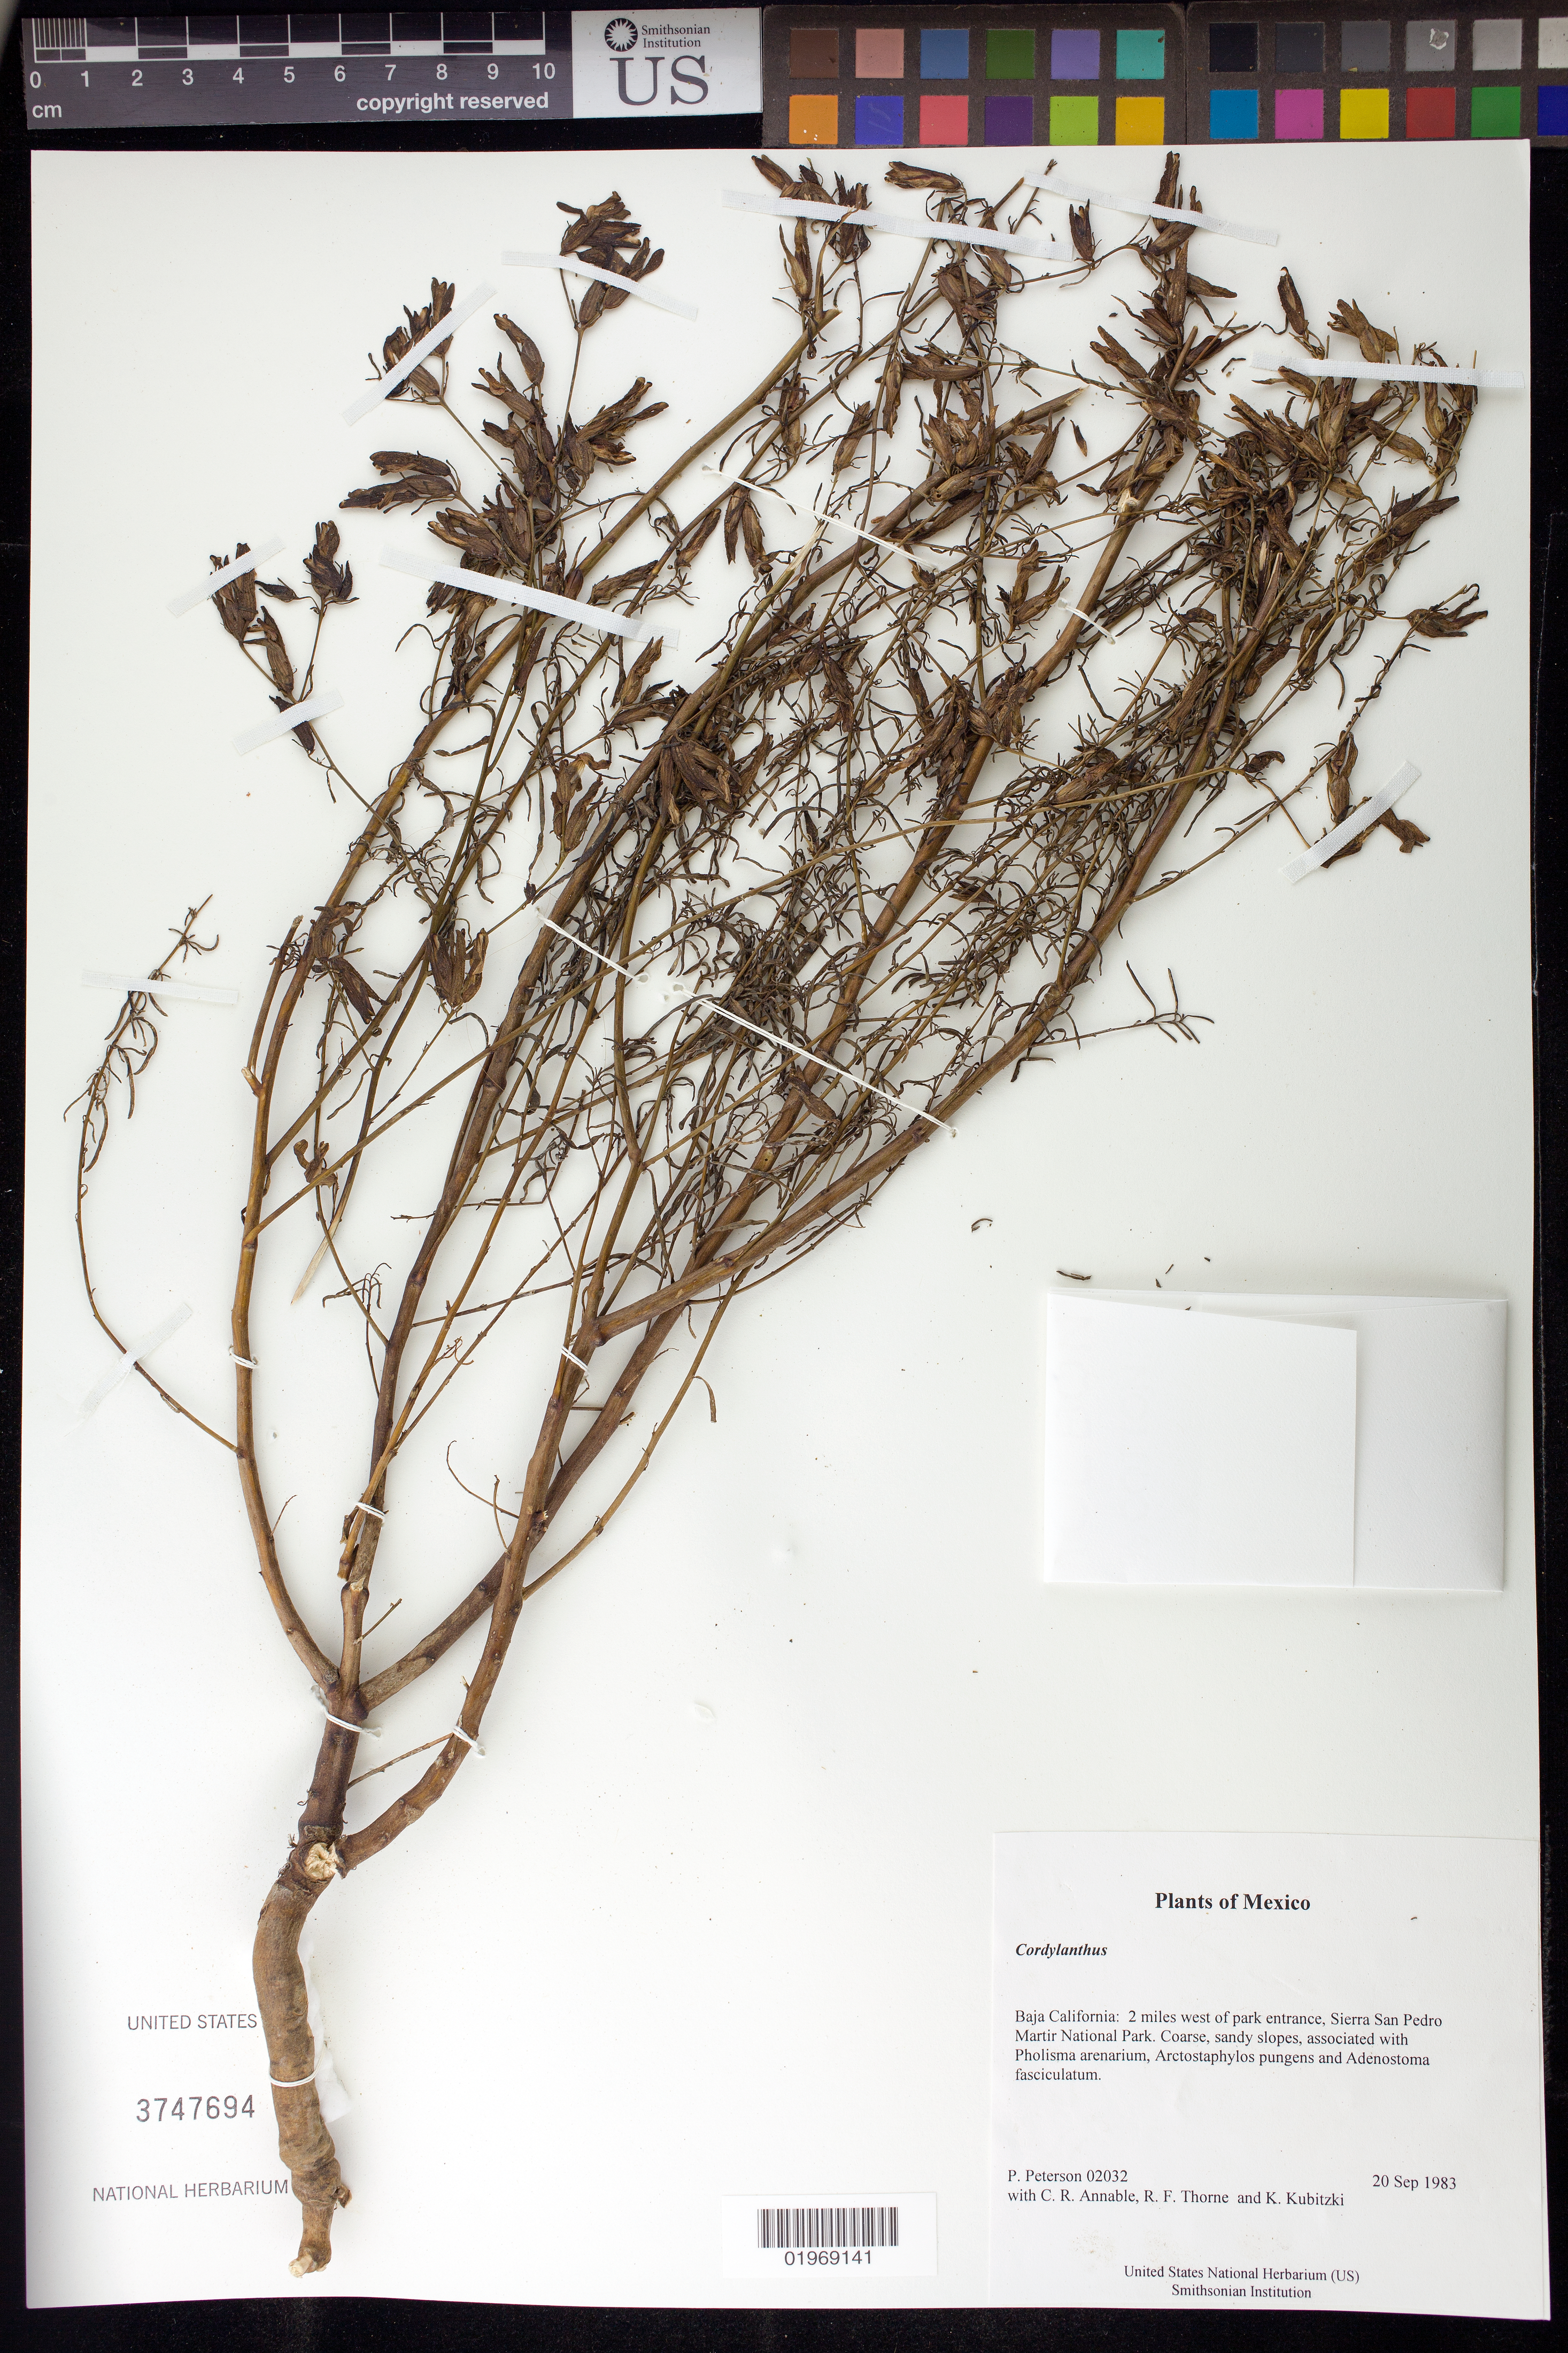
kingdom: Plantae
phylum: Tracheophyta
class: Magnoliopsida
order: Lamiales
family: Orobanchaceae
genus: Cordylanthus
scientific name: Cordylanthus sp.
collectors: P. M. Peterson, C. R. Annable, R. F. Thorne & K. Kubitzki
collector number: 02032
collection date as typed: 20 Sep 1983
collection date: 1983-09-20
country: Mexico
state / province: Baja California Norte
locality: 2 miles west of park entrance, Sierra San Pedro Martir National Park.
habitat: Coarse, sandy slopes, associated with Pholisma arenarium, Arctostaphylos pungens and Adenostoma fasciculatum.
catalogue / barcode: US 3747694